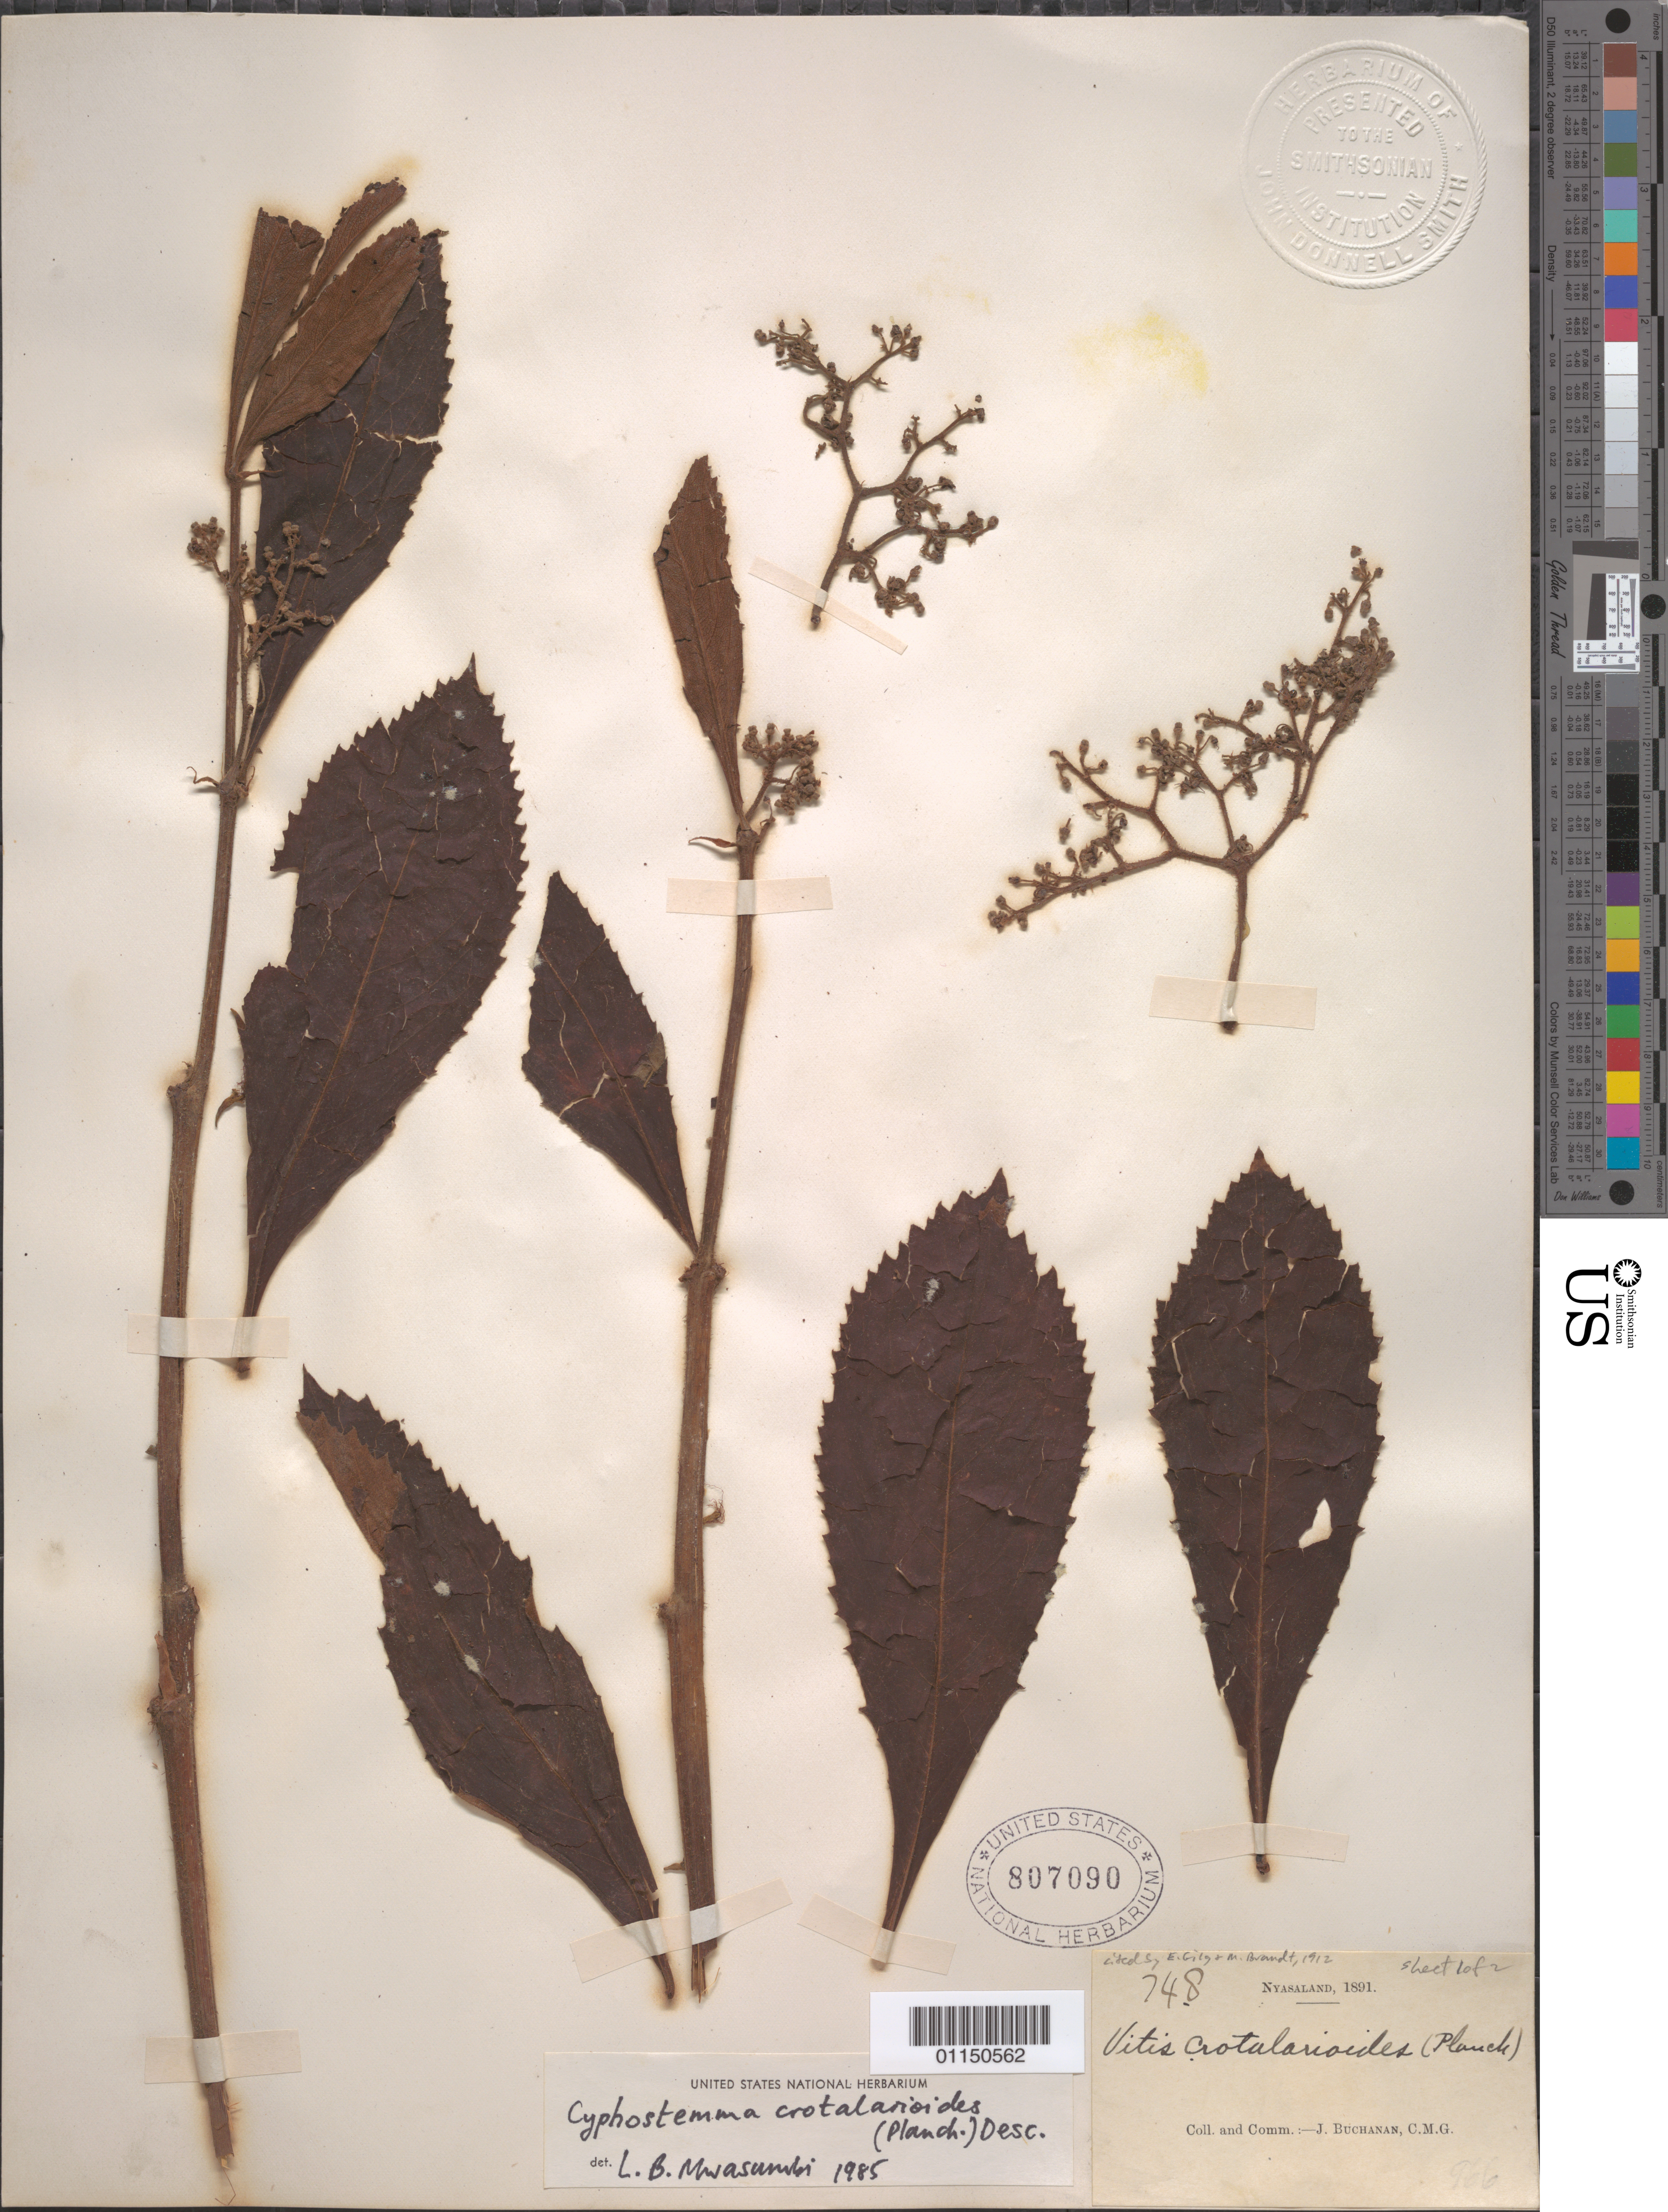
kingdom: Plantae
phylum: Tracheophyta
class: Magnoliopsida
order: Vitales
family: Vitaceae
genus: Cyphostemma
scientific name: Cyphostemma crotalarioides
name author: (Planch.) Desc. et al.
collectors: J. Buchanan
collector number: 748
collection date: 1891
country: Malawi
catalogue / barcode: US 807090